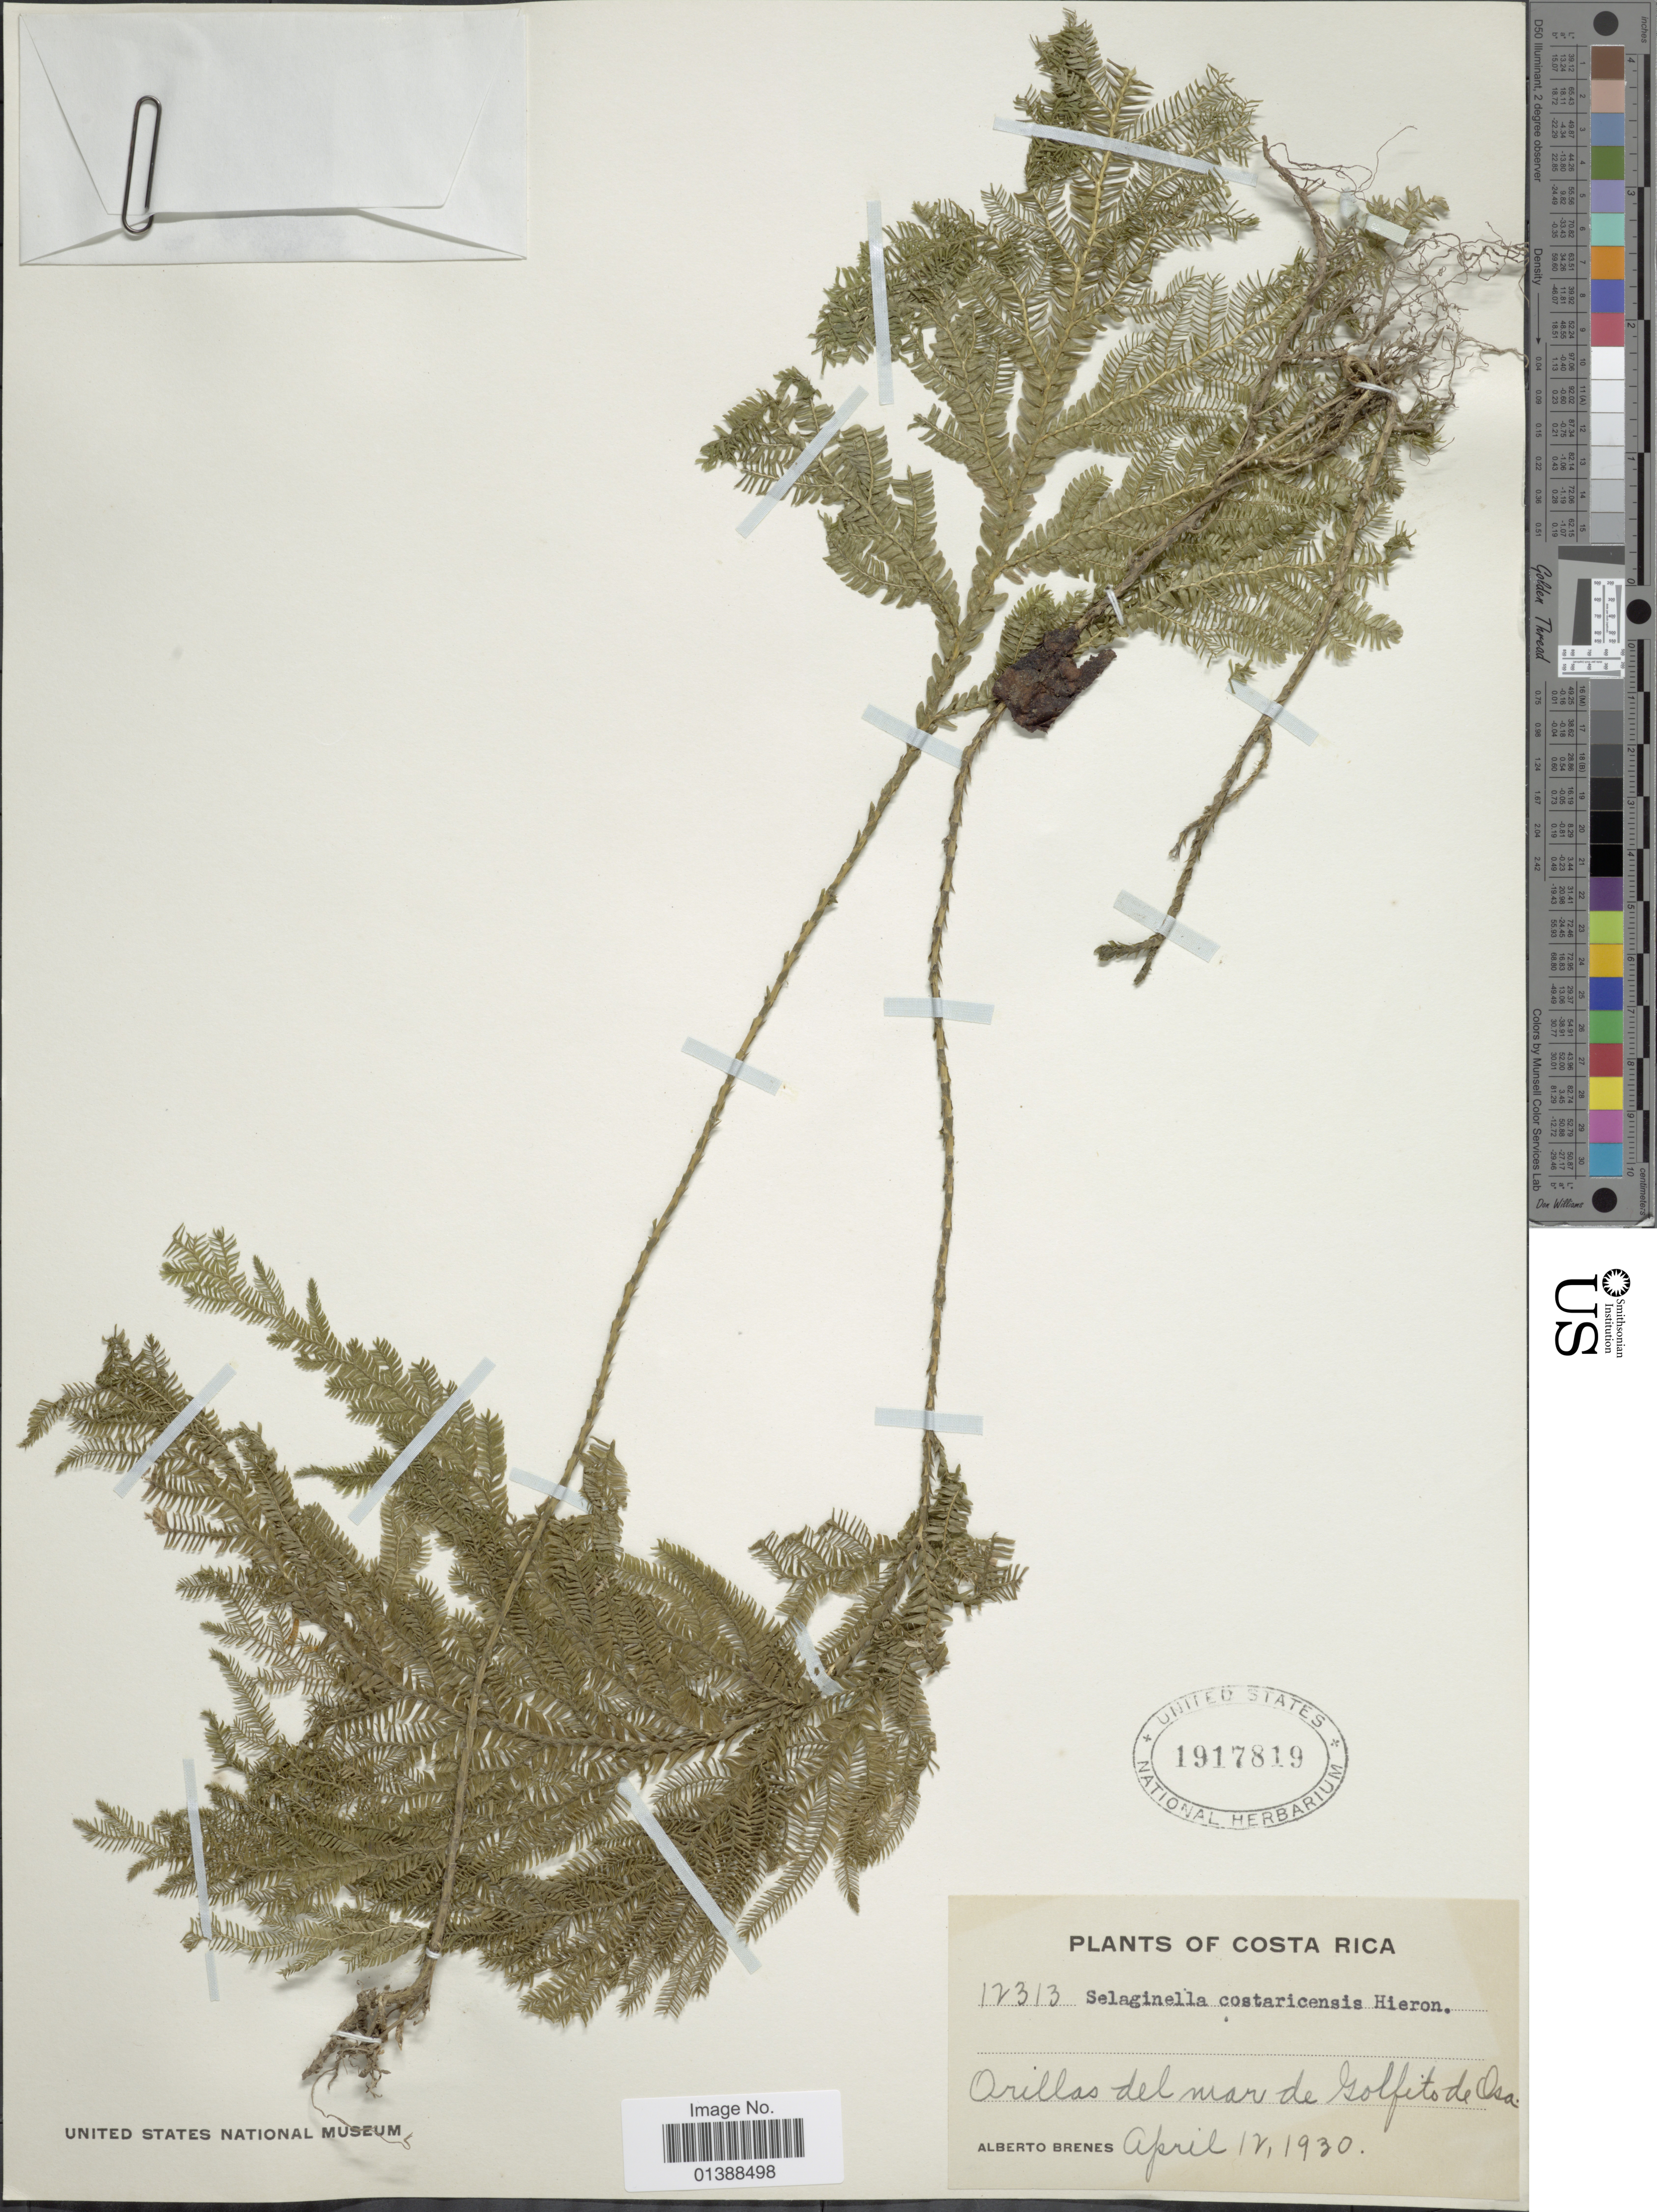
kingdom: Plantae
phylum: Tracheophyta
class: Lycopodiopsida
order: Selaginellales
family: Selaginellaceae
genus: Selaginella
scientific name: Selaginella oaxacana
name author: Spring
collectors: A. Brenes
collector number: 12313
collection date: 1930-04-12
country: Costa Rica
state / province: Puntarenas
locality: Orillas del mar de Golfito de Osa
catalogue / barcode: US 1917819